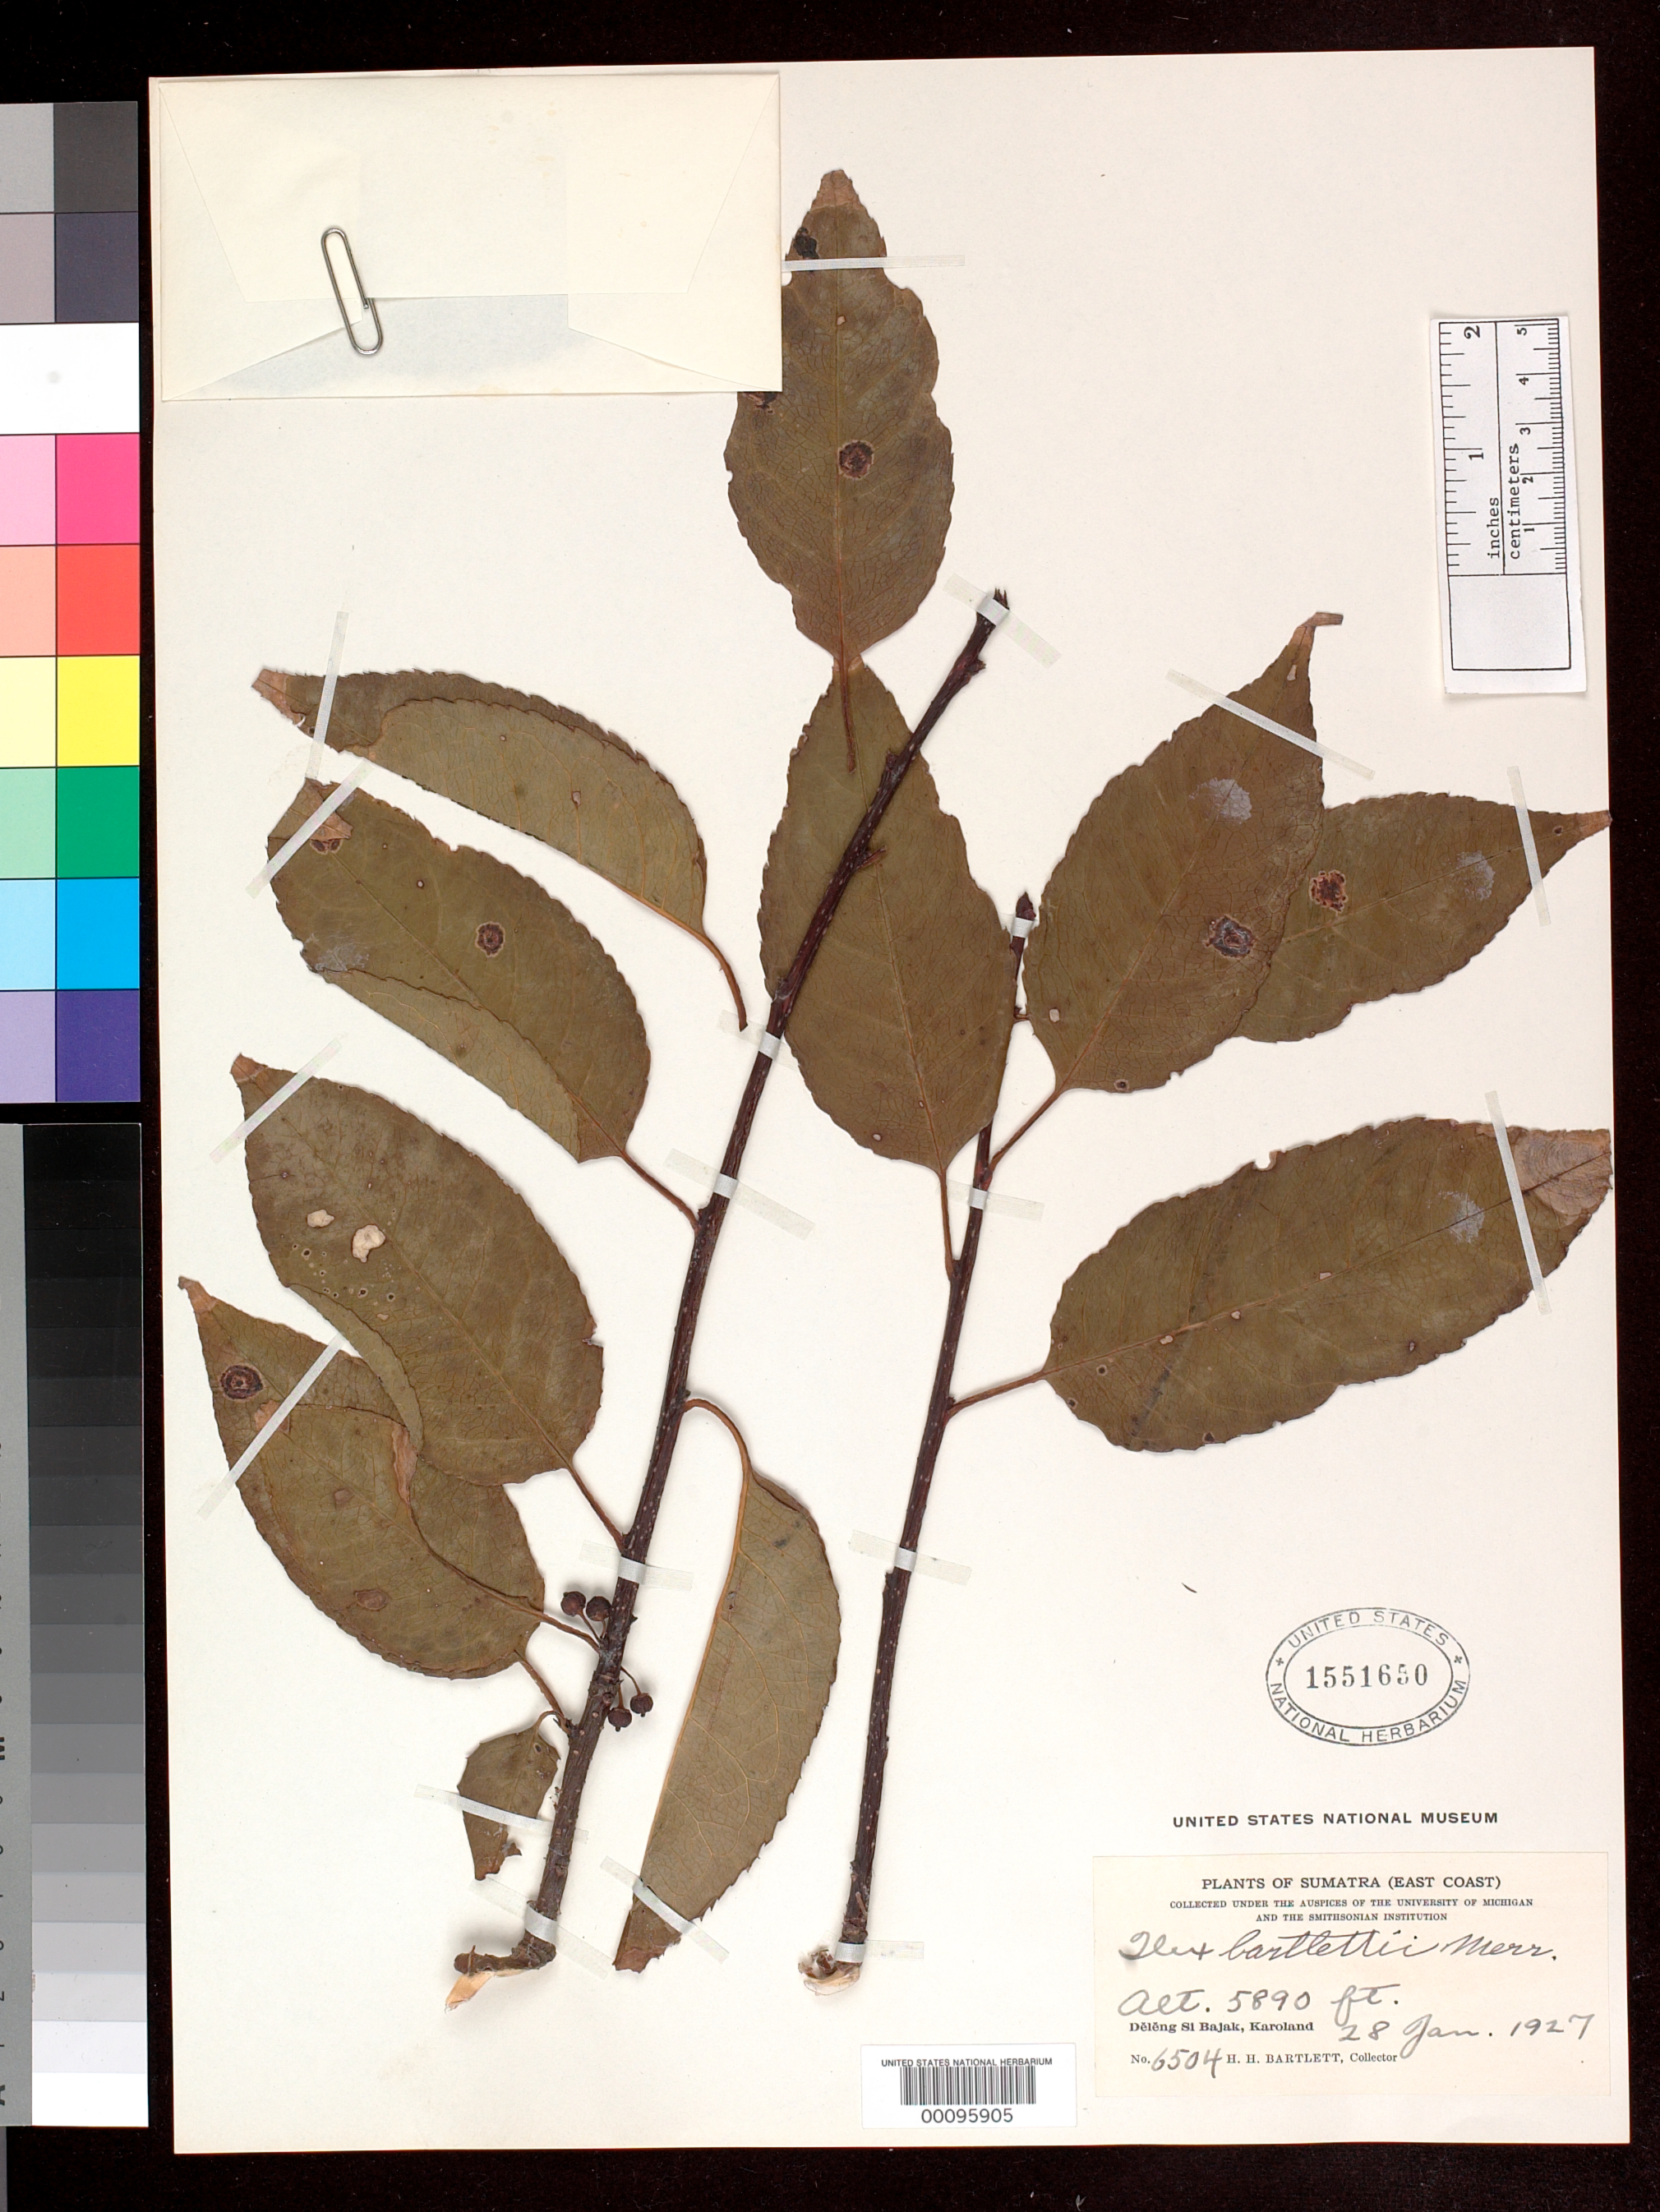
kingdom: Plantae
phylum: Tracheophyta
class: Magnoliopsida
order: Aquifoliales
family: Aquifoliaceae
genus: Ilex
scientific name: Ilex bartlettii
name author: Merr.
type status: Isotype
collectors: H. H. Bartlett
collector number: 6504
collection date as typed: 28 Jan 1927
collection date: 1927-01-28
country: Indonesia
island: Sumatra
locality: Deleng Si Bajak, Karoland.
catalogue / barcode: US 1551650